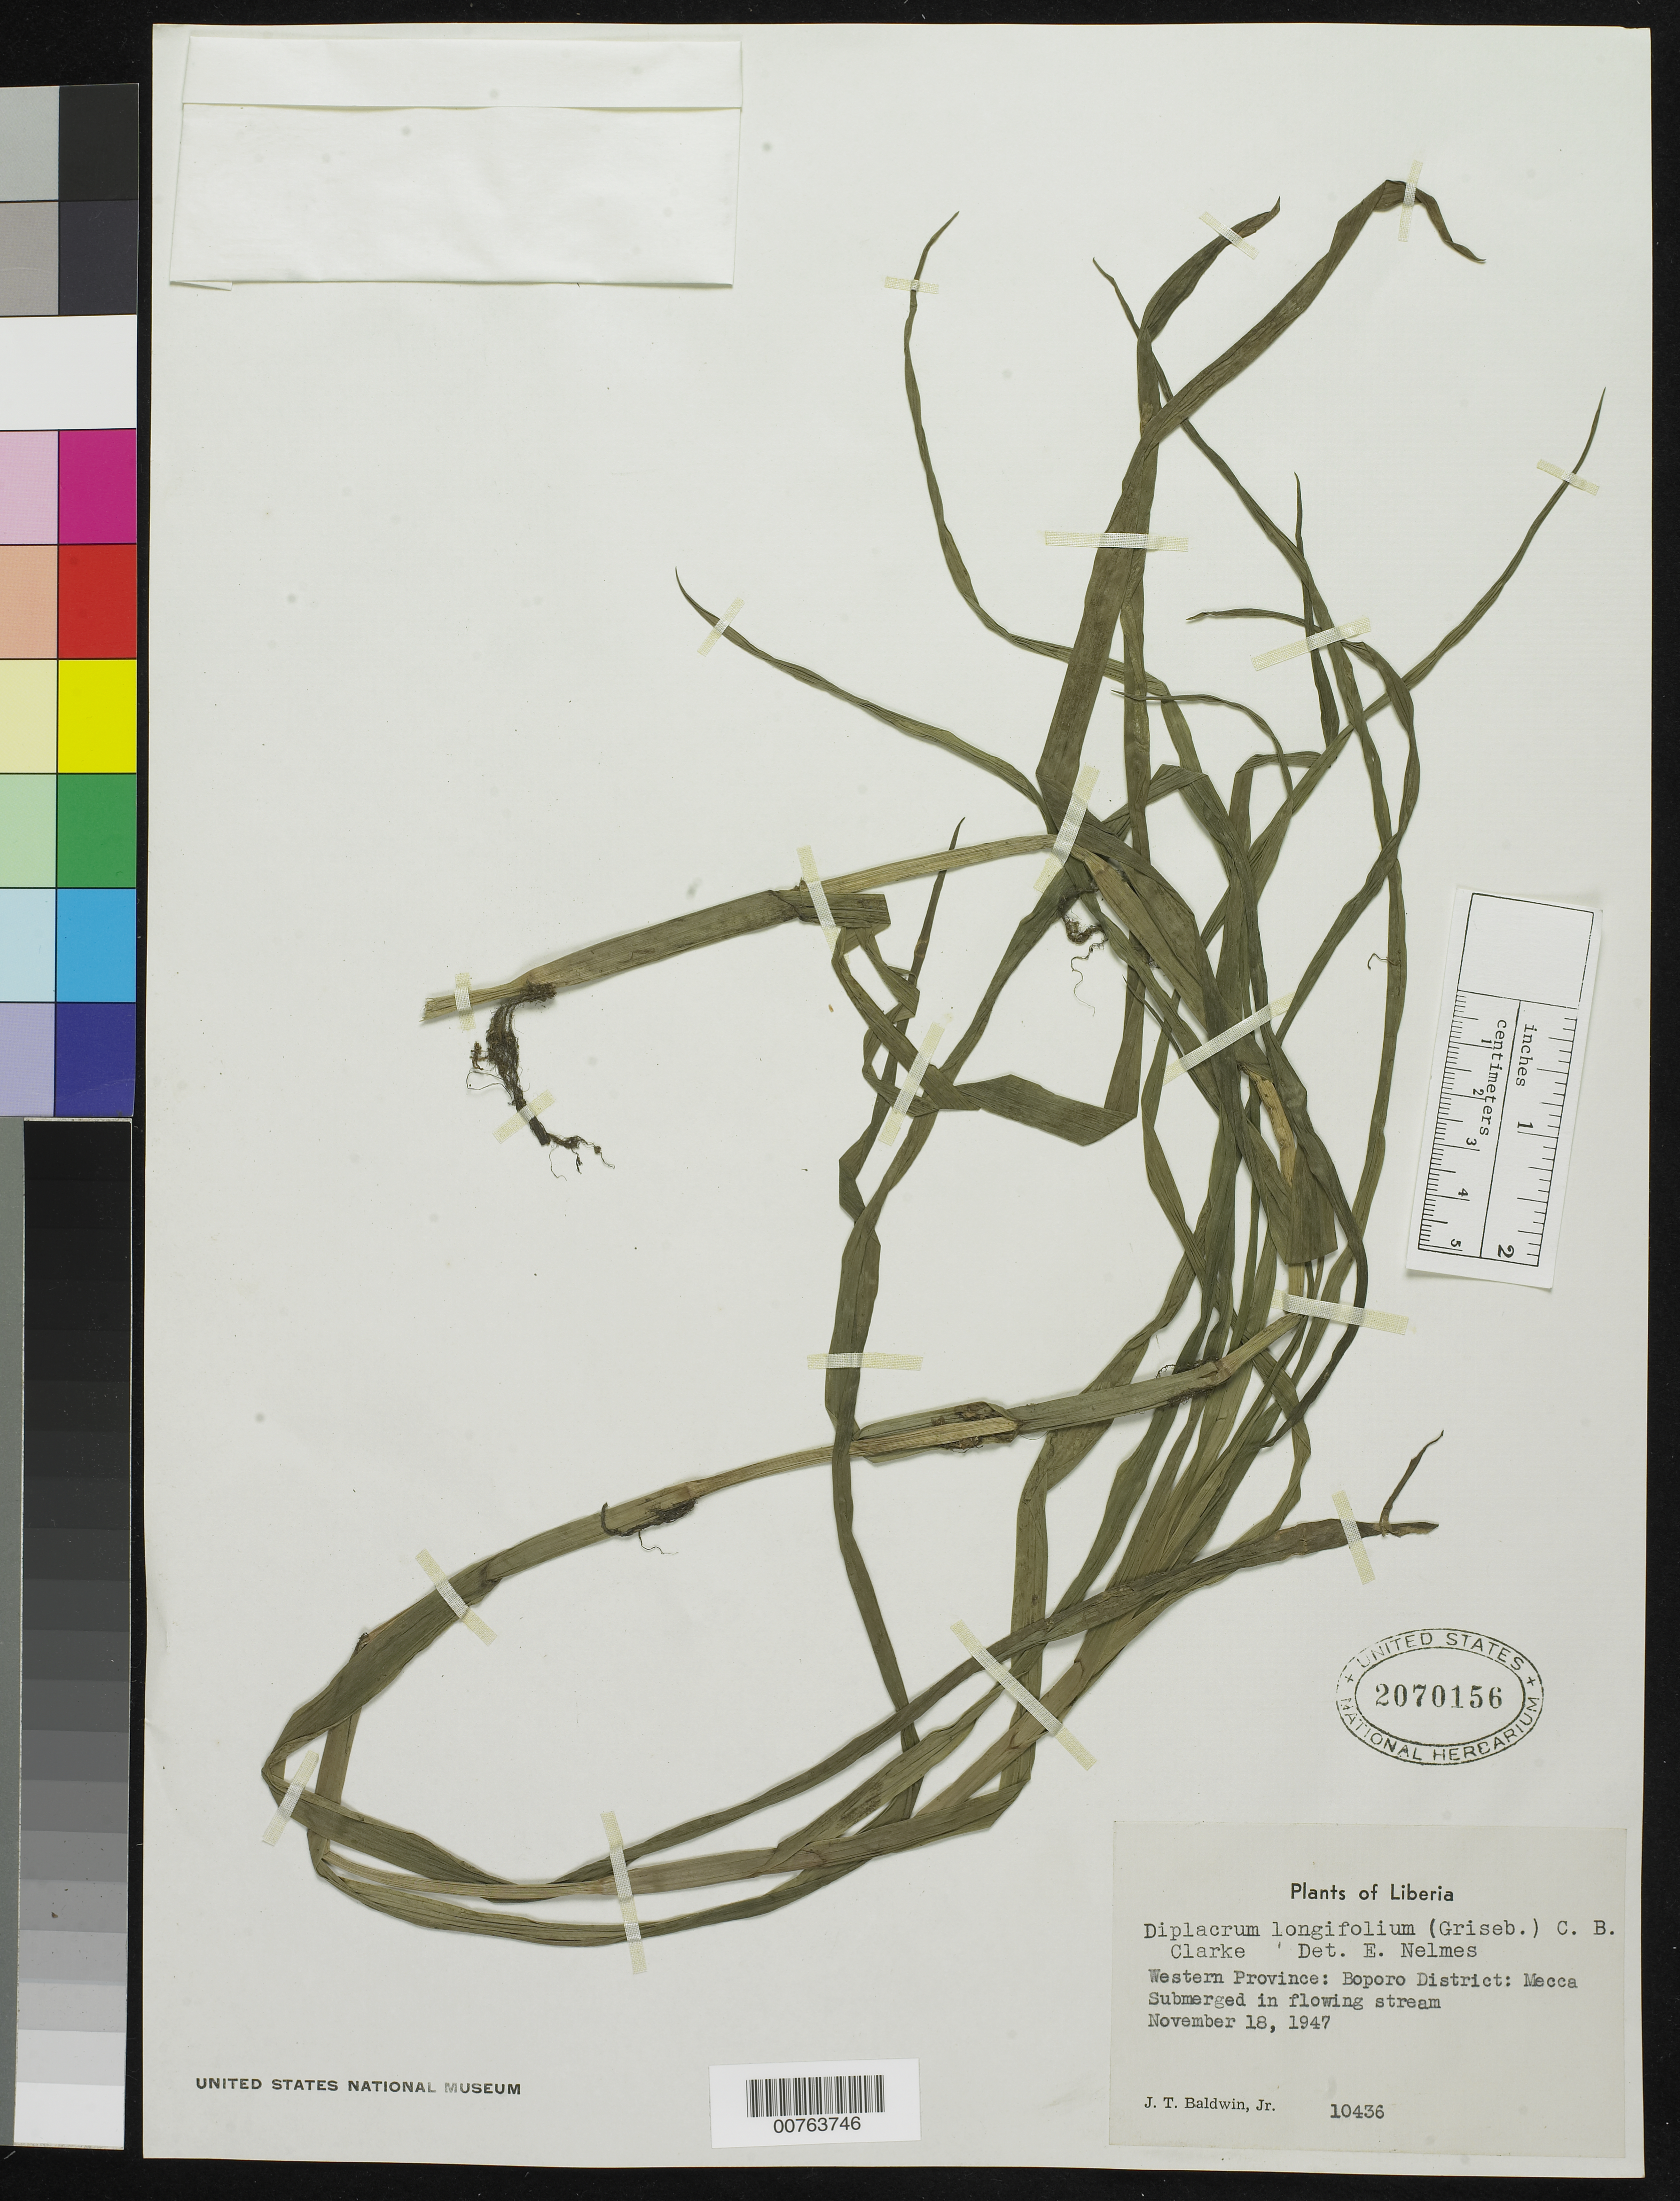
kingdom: Plantae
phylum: Tracheophyta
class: Liliopsida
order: Poales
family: Cyperaceae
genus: Diplacrum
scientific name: Diplacrum capitatum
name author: (Willd.) Boeckeler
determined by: Strong, Mark T., (BOT), Smithsonian Institution - National Museum of Natural History (UNITED STATES)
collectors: J. T. Baldwin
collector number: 10436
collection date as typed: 18 Nov 1947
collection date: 1947-11-18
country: Liberia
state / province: Gbarpolu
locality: Western Province: Boporo District, Mecca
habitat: Stream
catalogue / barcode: US 2070156